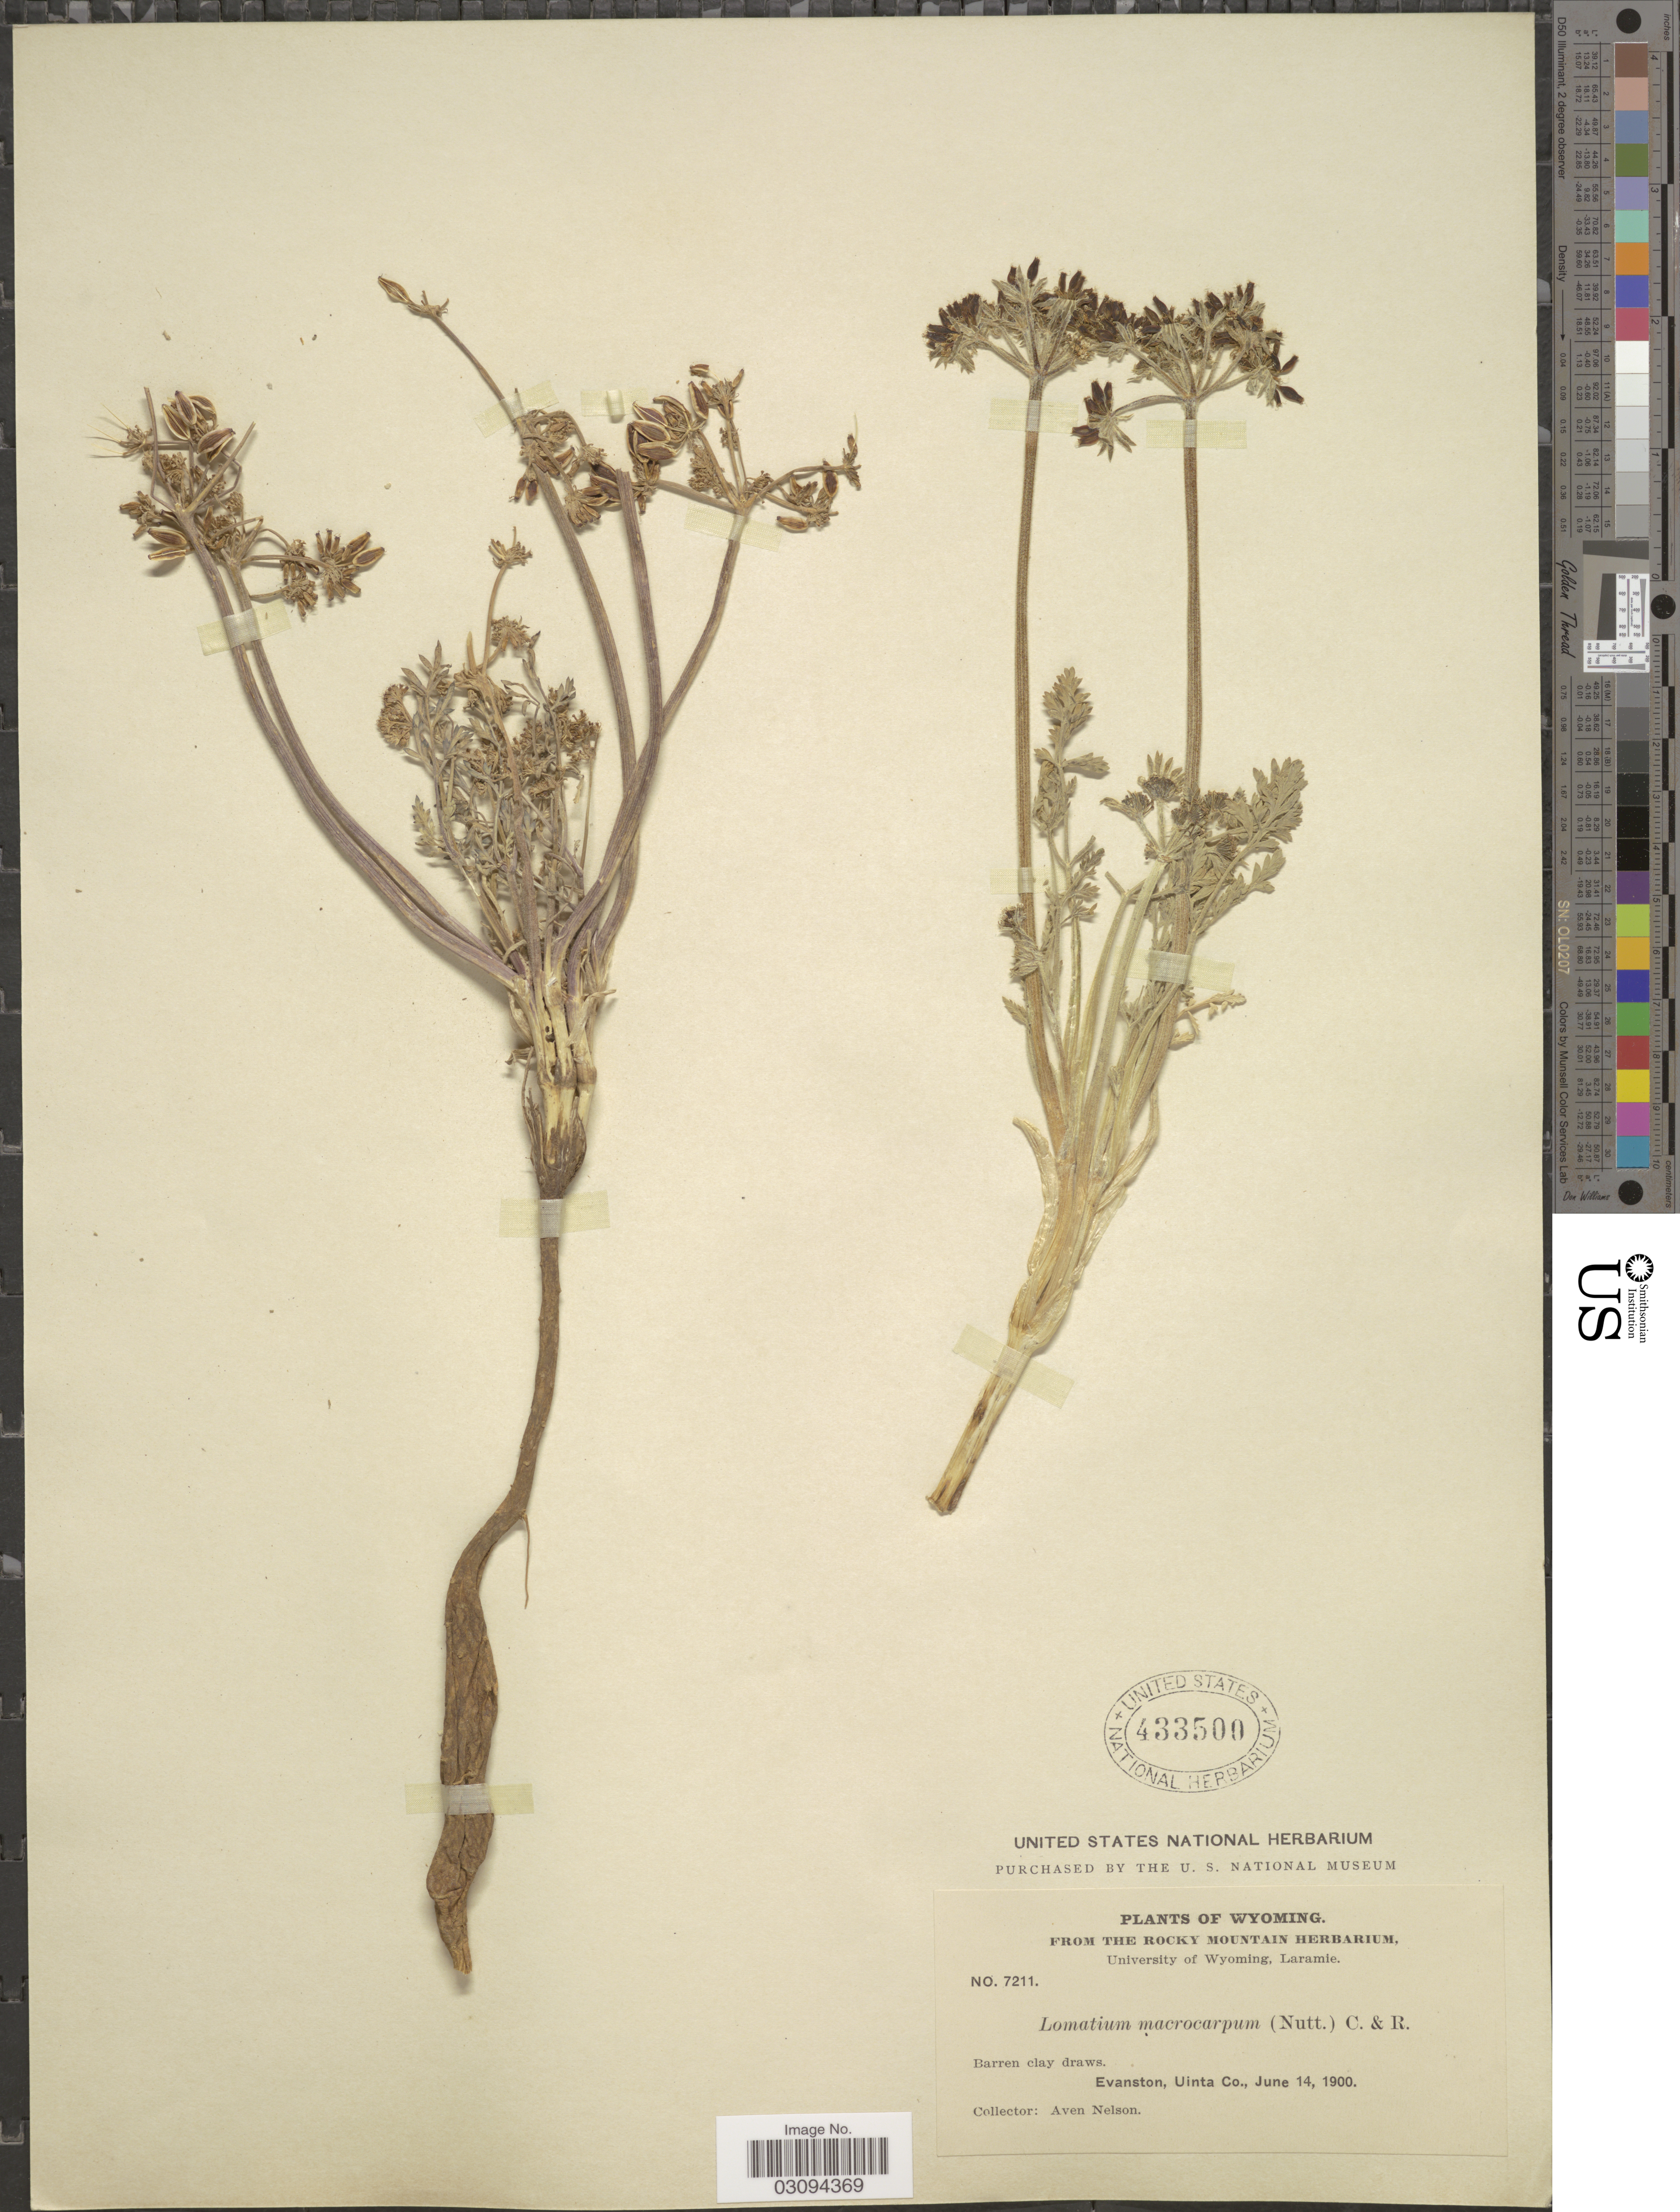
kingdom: Plantae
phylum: Tracheophyta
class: Magnoliopsida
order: Apiales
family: Apiaceae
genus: Lomatium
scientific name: Lomatium macrocarpum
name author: (Hook. et al.) J.M. Coult. & Rose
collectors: A. Nelson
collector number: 7211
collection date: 1900-06-14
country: United States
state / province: Wyoming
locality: Barren clay draws. Evanston, Uinta Co.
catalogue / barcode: US 433500